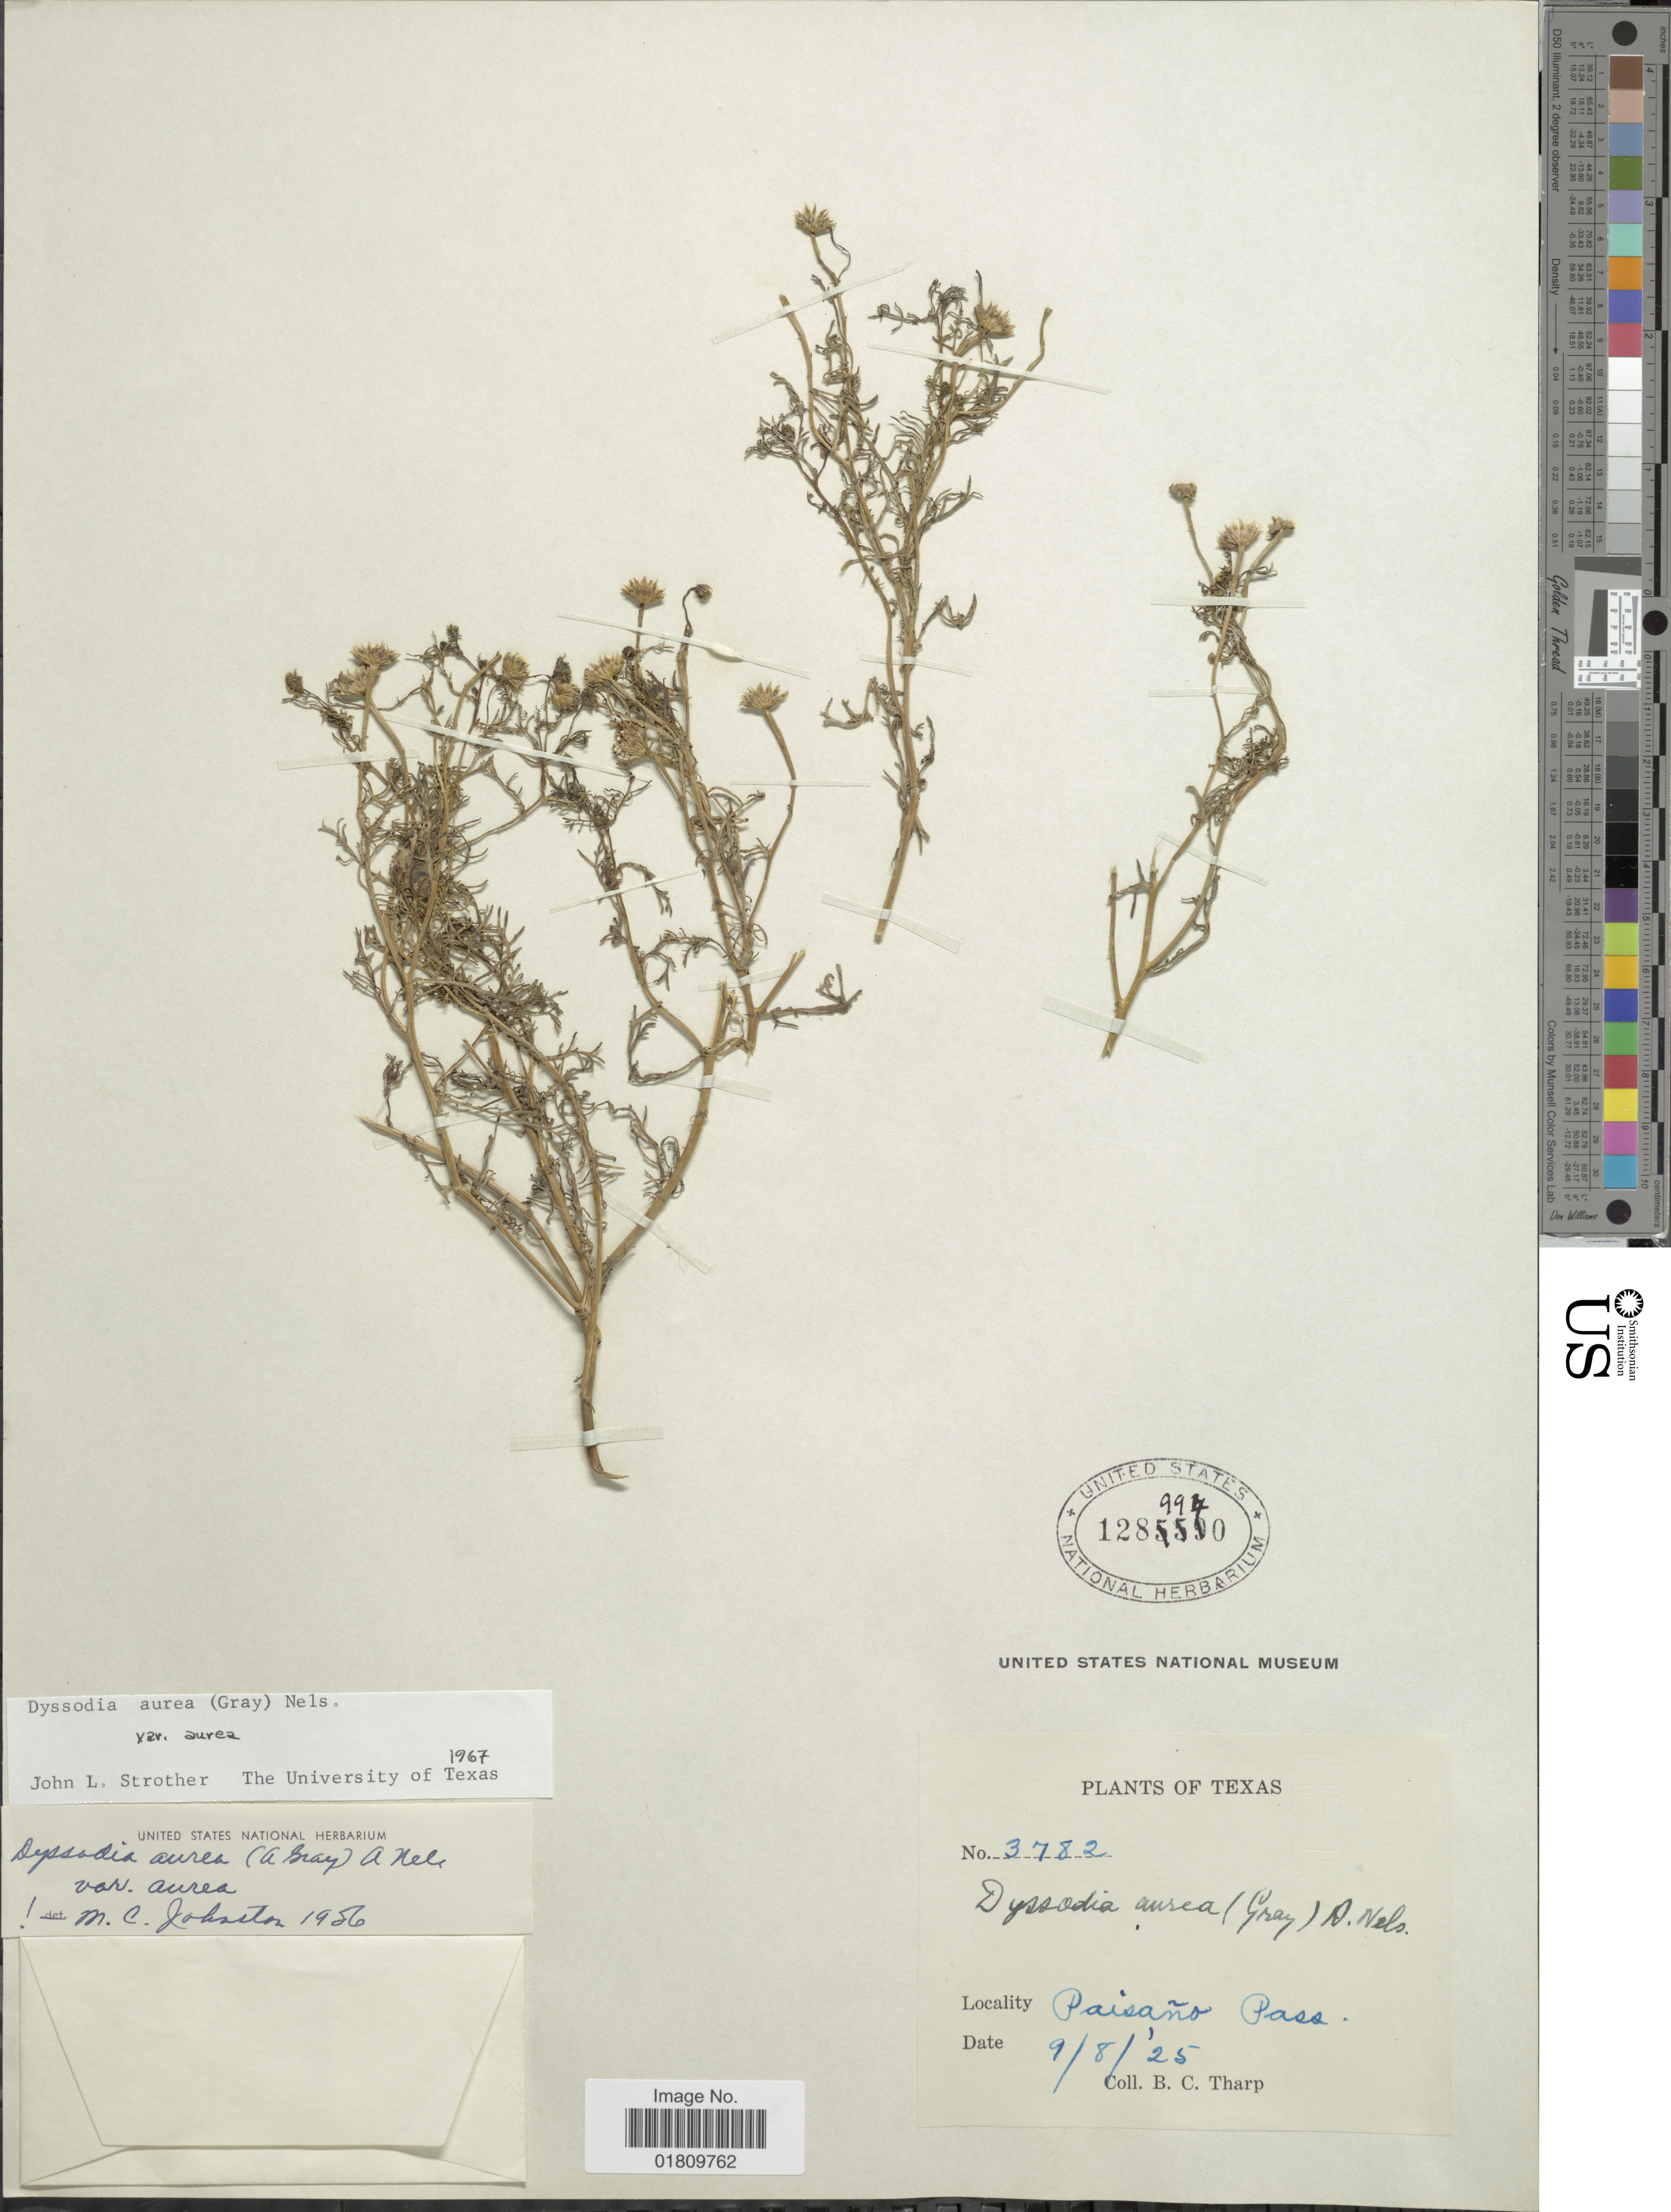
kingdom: Plantae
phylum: Tracheophyta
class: Magnoliopsida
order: Asterales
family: Asteraceae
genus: Thymophylla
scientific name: Thymophylla aurea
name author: (A. Gray) Greene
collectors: B. C. Tharp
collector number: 3782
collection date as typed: Transcribed d/m/y: 9/8/25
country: United States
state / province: Texas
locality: Paisaño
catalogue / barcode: US 1289940